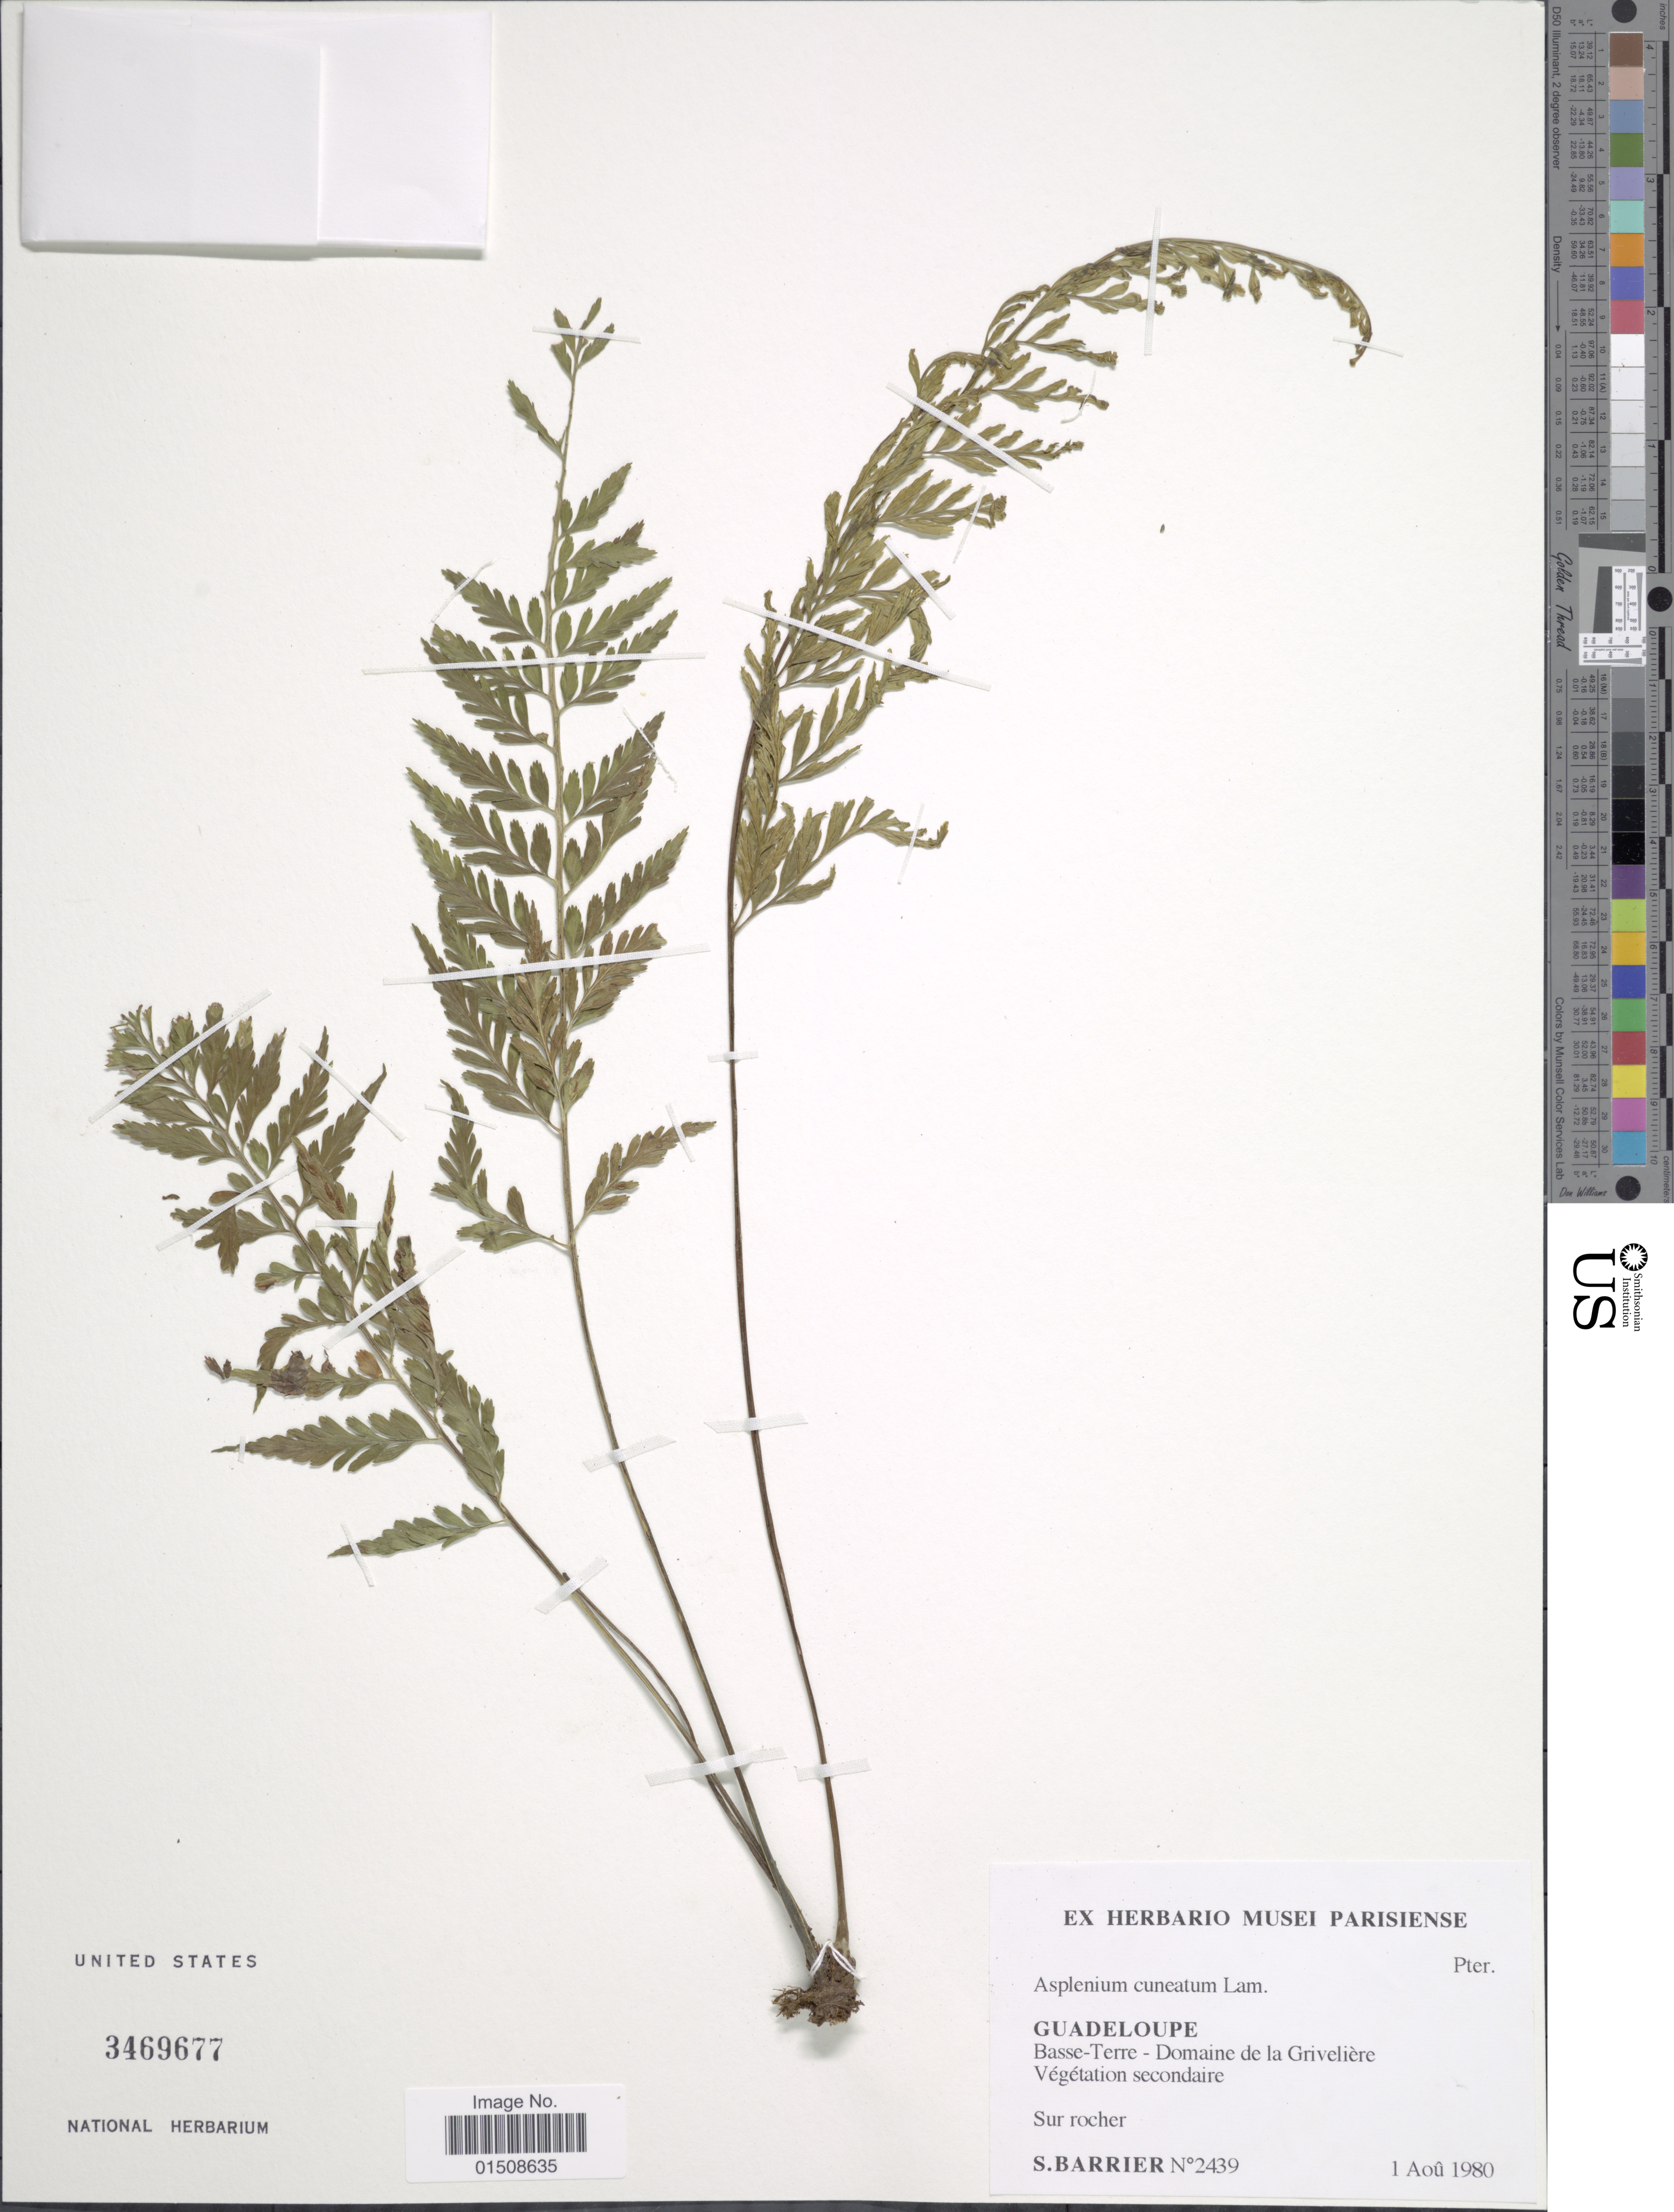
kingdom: Plantae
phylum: Tracheophyta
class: Polypodiopsida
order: Polypodiales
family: Aspleniaceae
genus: Asplenium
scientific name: Asplenium cuneatum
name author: Lam.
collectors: S. Barrier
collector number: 2439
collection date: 1980-08-01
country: Guadeloupe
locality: Domaine de la Griveliere, Vegetation secondaire, Basse Terre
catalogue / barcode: US 3469677